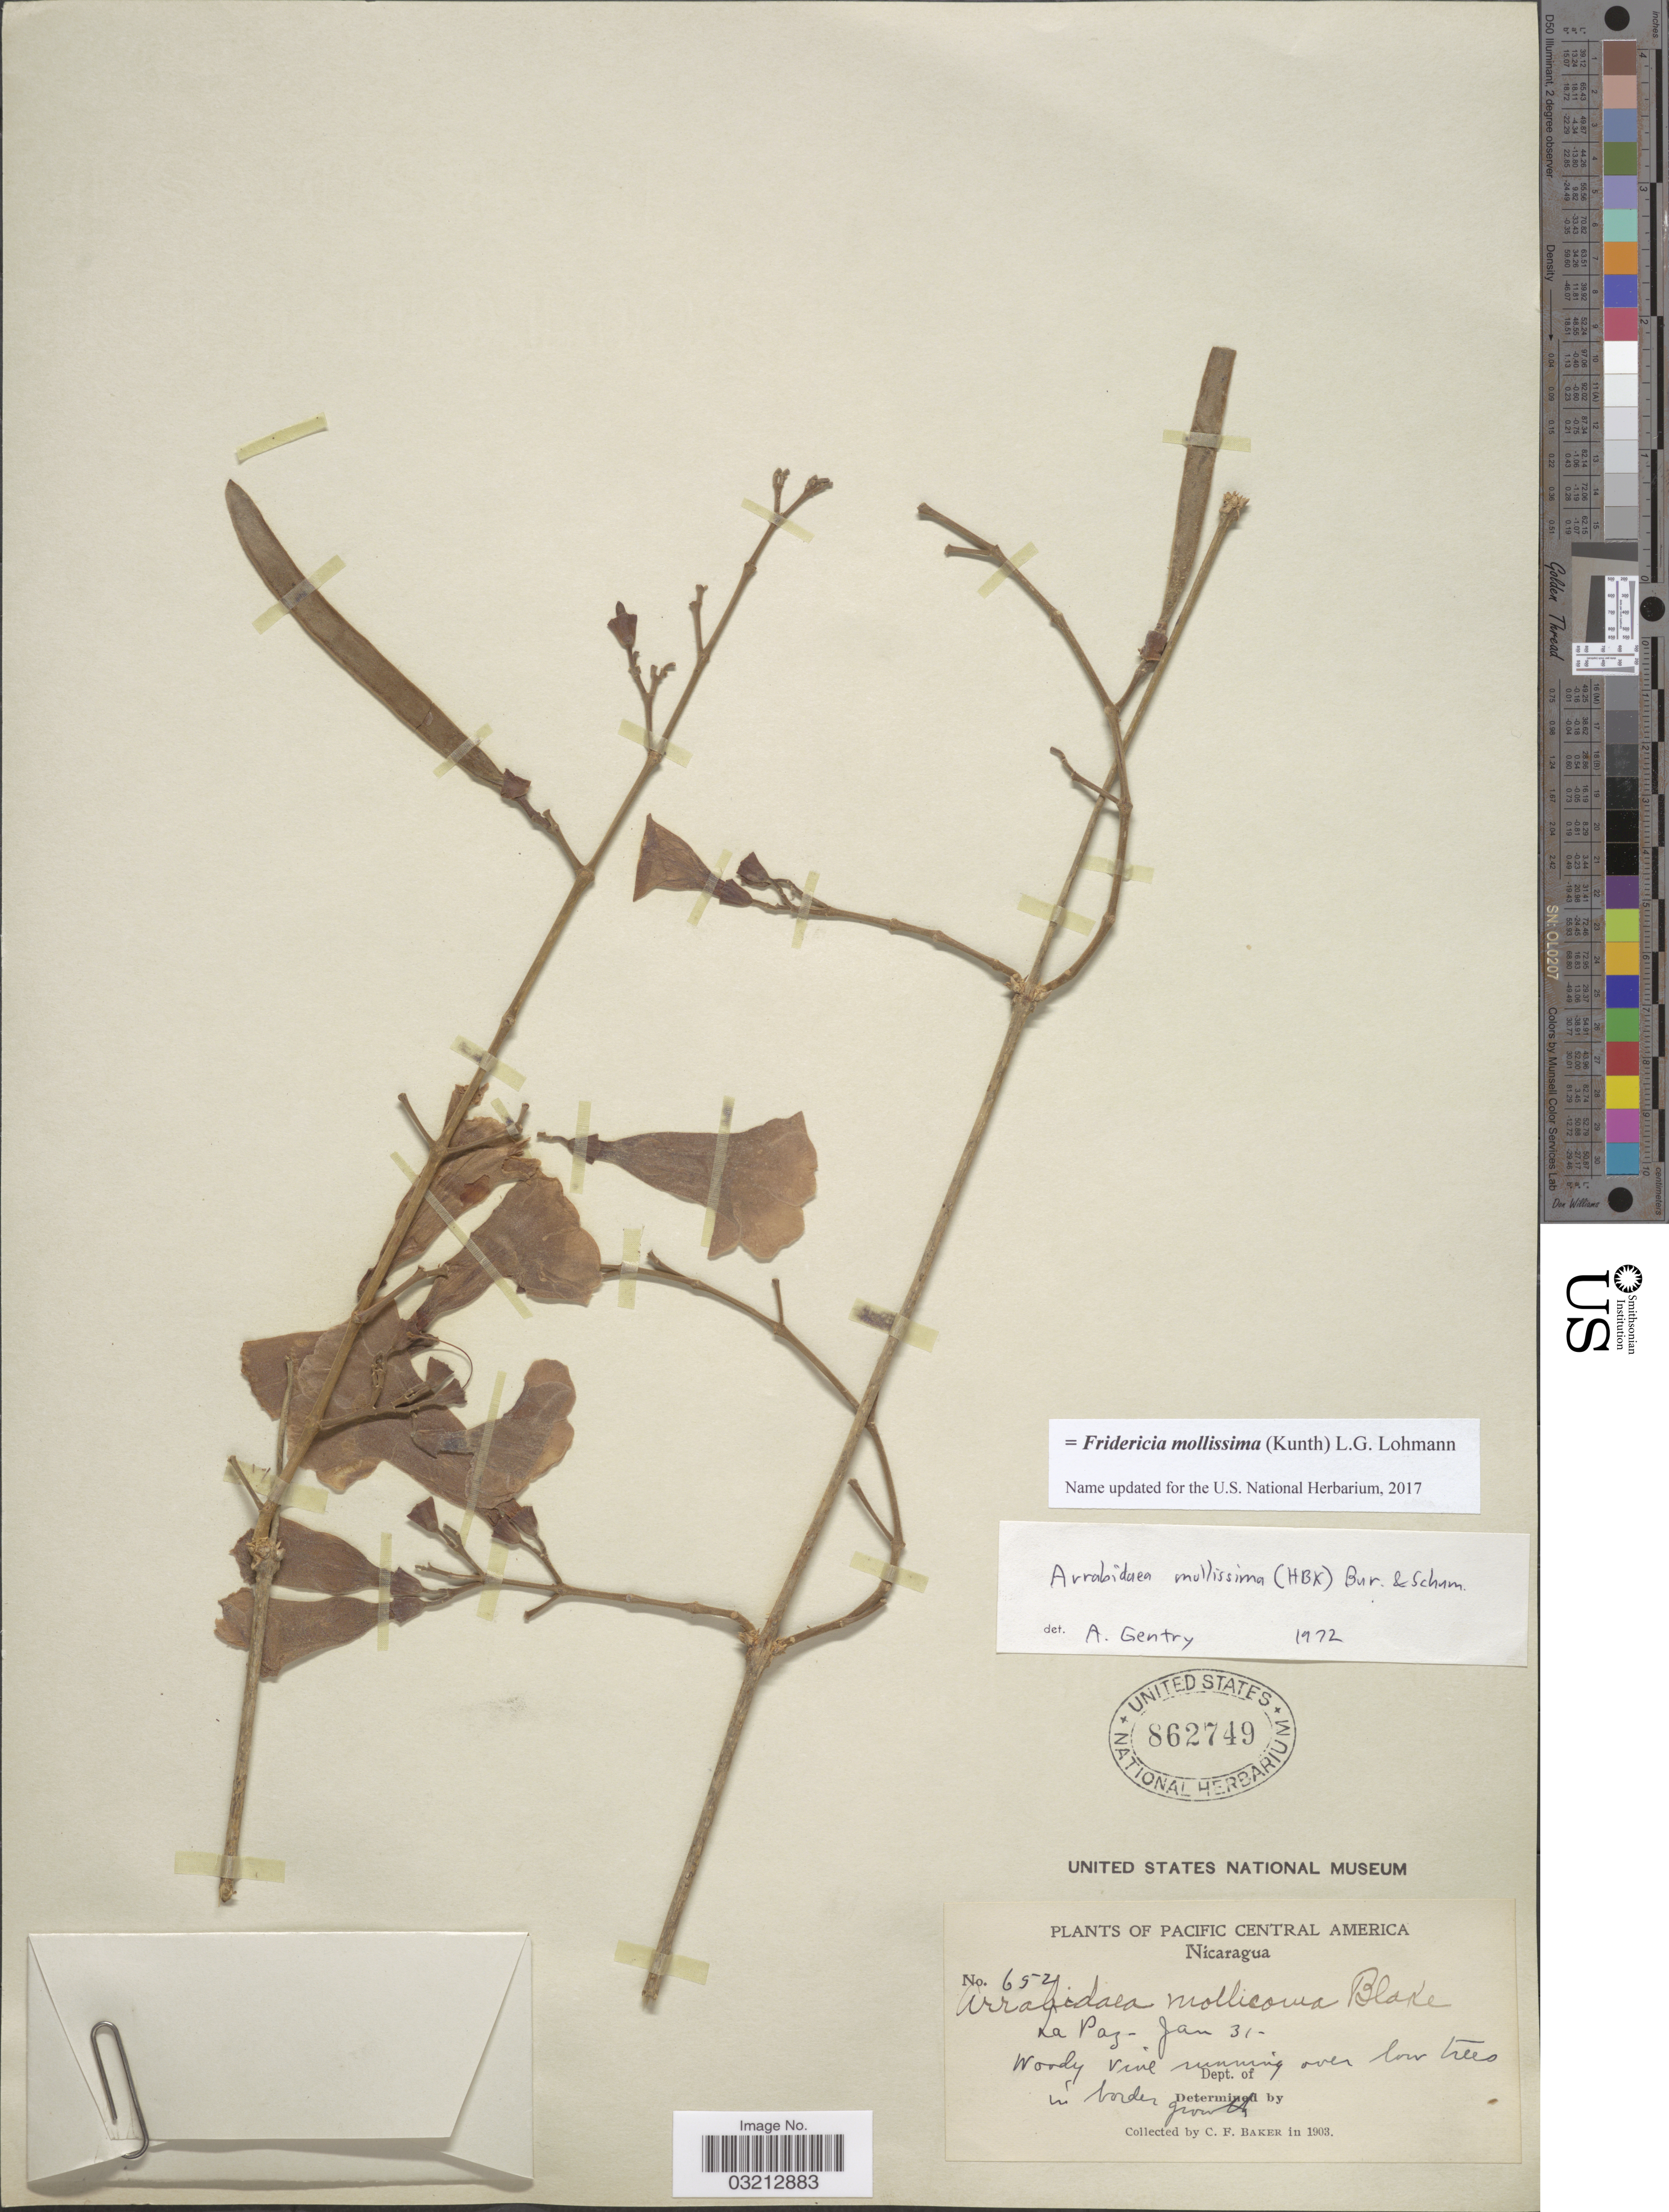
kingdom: Plantae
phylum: Tracheophyta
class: Magnoliopsida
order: Lamiales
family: Bignoniaceae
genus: Fridericia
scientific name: Fridericia mollissima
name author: (Kunth) L.G. Lohmann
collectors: C. F. Baker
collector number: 652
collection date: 1903-01-31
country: Nicaragua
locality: Pacific Central America. La Paz.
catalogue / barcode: US 862749